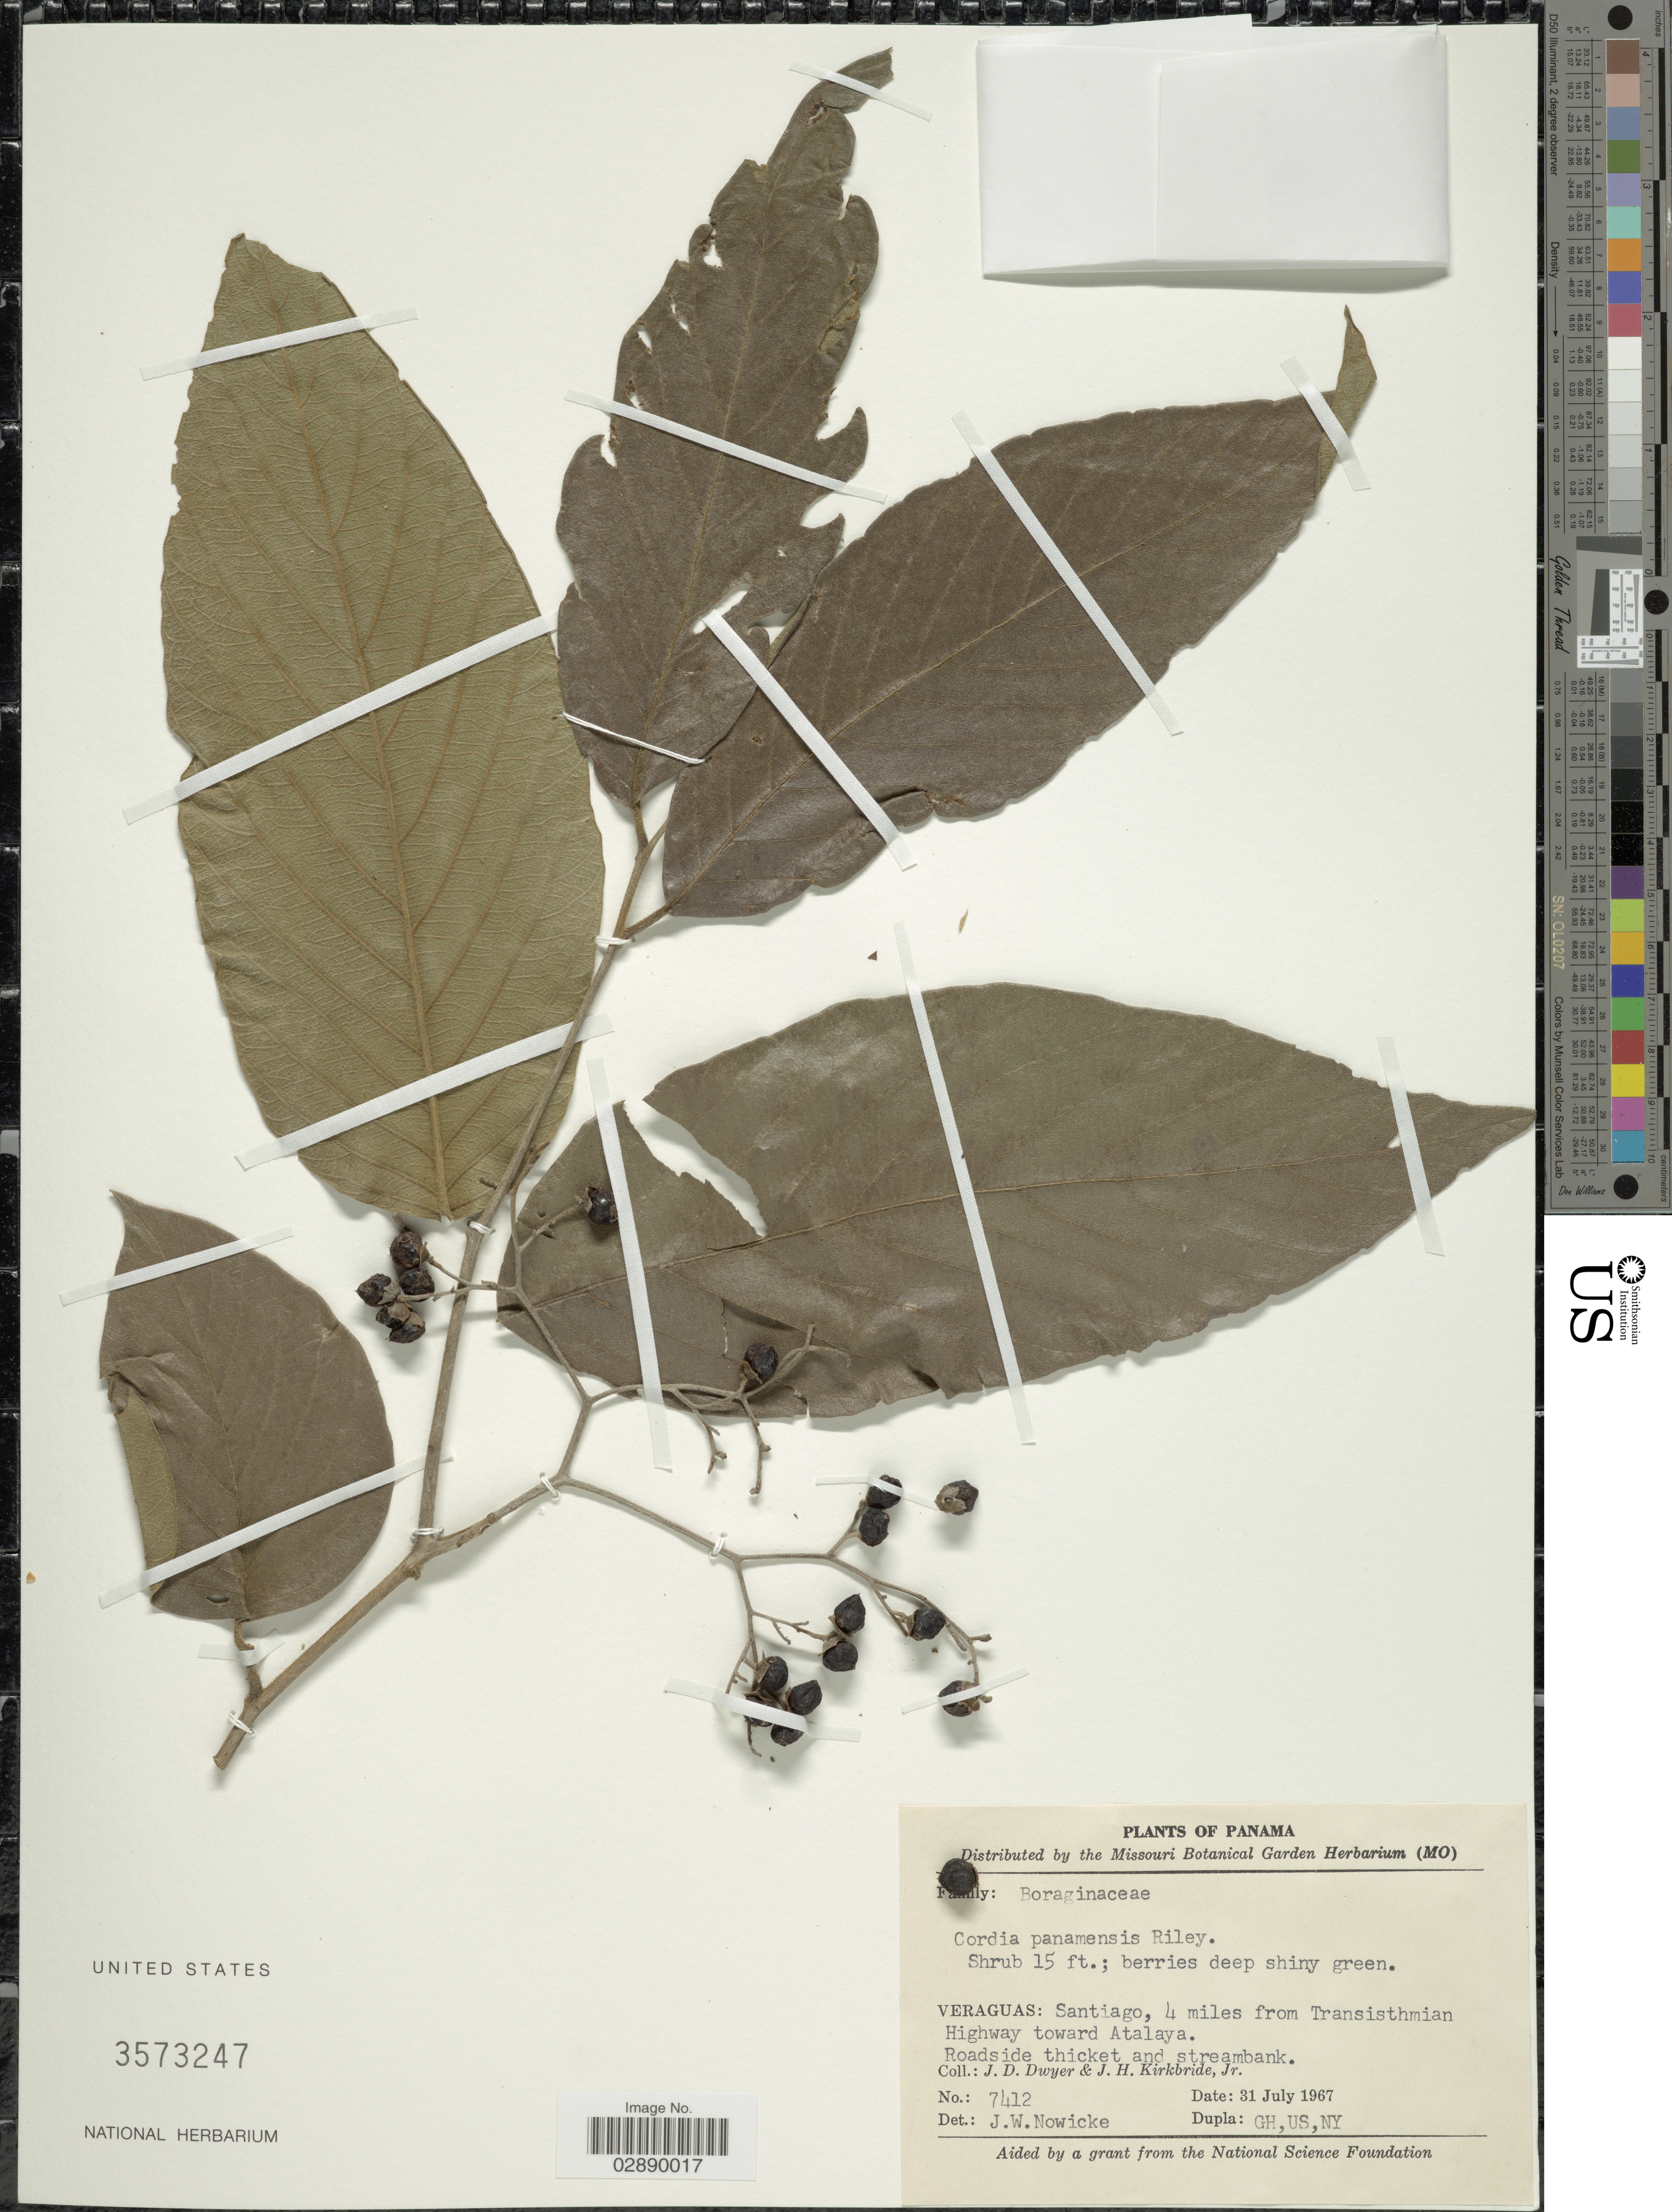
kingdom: Plantae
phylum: Tracheophyta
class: Magnoliopsida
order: Boraginales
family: Cordiaceae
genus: Cordia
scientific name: Cordia panamensis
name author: L. Riley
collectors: J. D. Dwyer & J. H. Kirkbride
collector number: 7412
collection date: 1967-07-31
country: Panama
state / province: Veraguas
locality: Santiago, 4 miles from Transisthmian Highway toward Atalaya.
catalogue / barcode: US 3573247